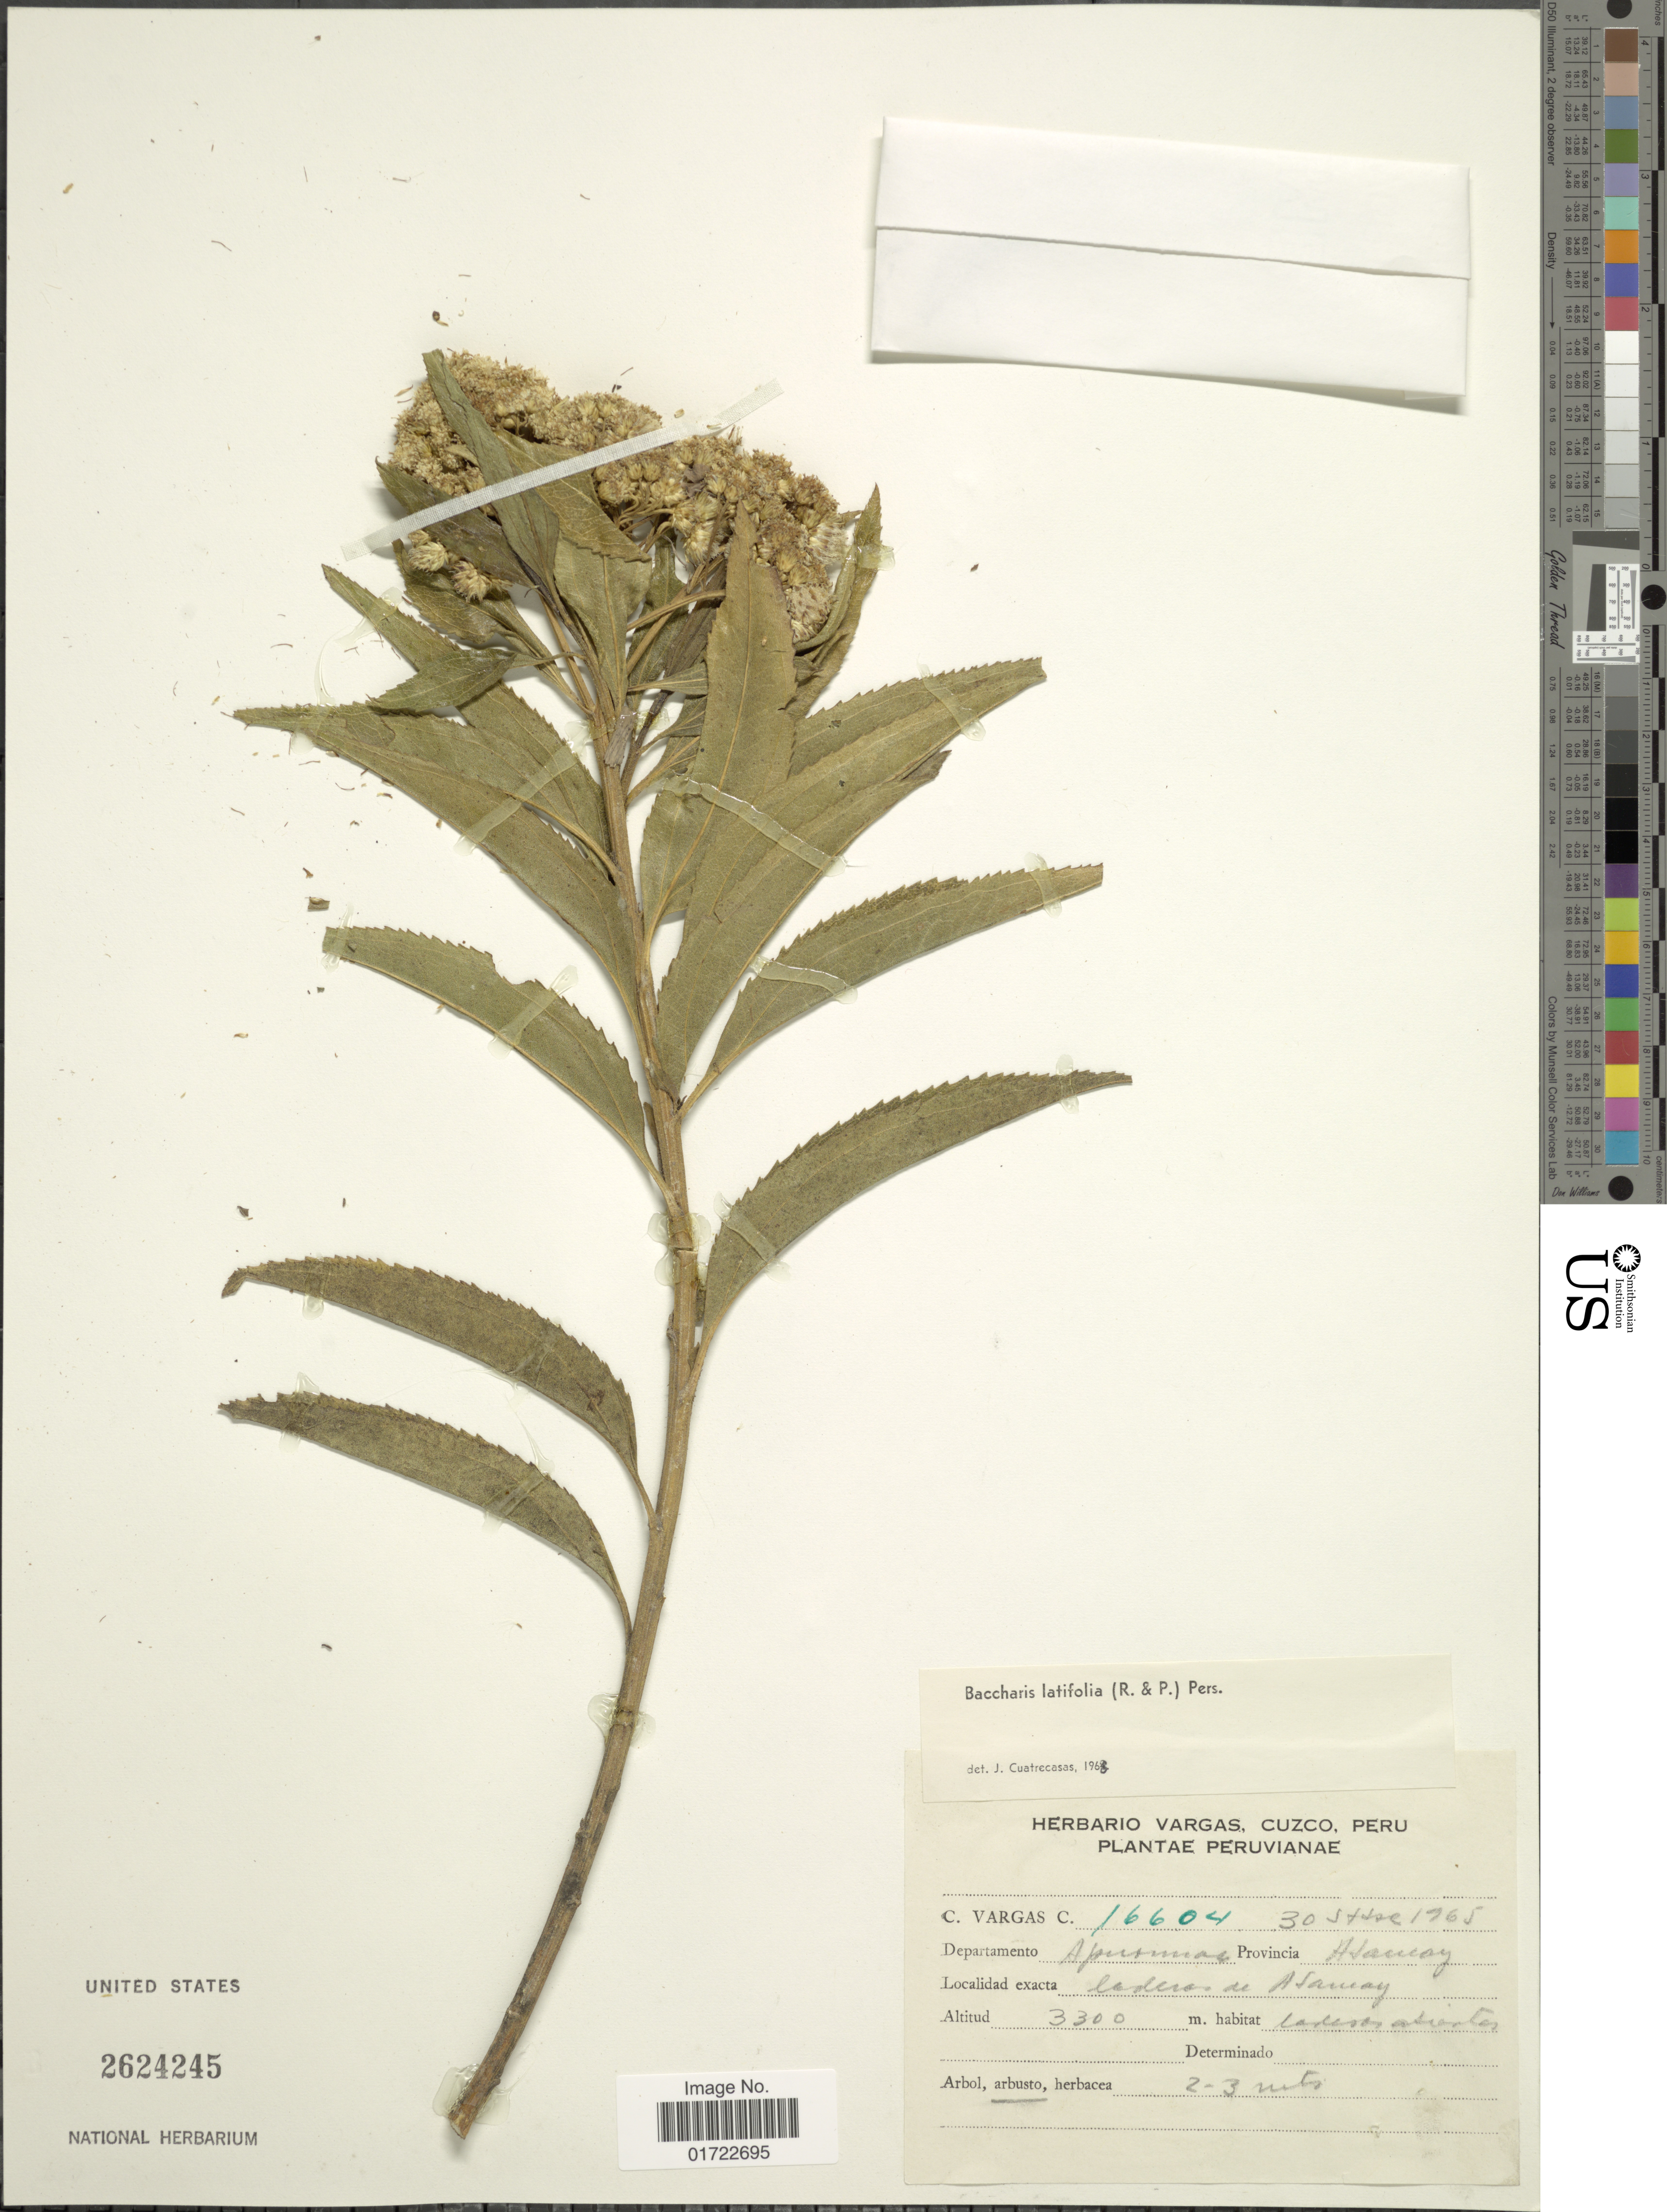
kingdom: Plantae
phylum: Tracheophyta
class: Magnoliopsida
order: Asterales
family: Asteraceae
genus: Baccharis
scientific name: Baccharis latifolia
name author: (Ruiz & Pav.) Pers.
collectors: C. Vargas Calderón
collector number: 16604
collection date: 1965-09-30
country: Peru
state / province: Apurímac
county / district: Abancay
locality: laderos de Abancay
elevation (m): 3300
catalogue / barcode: US 2624245